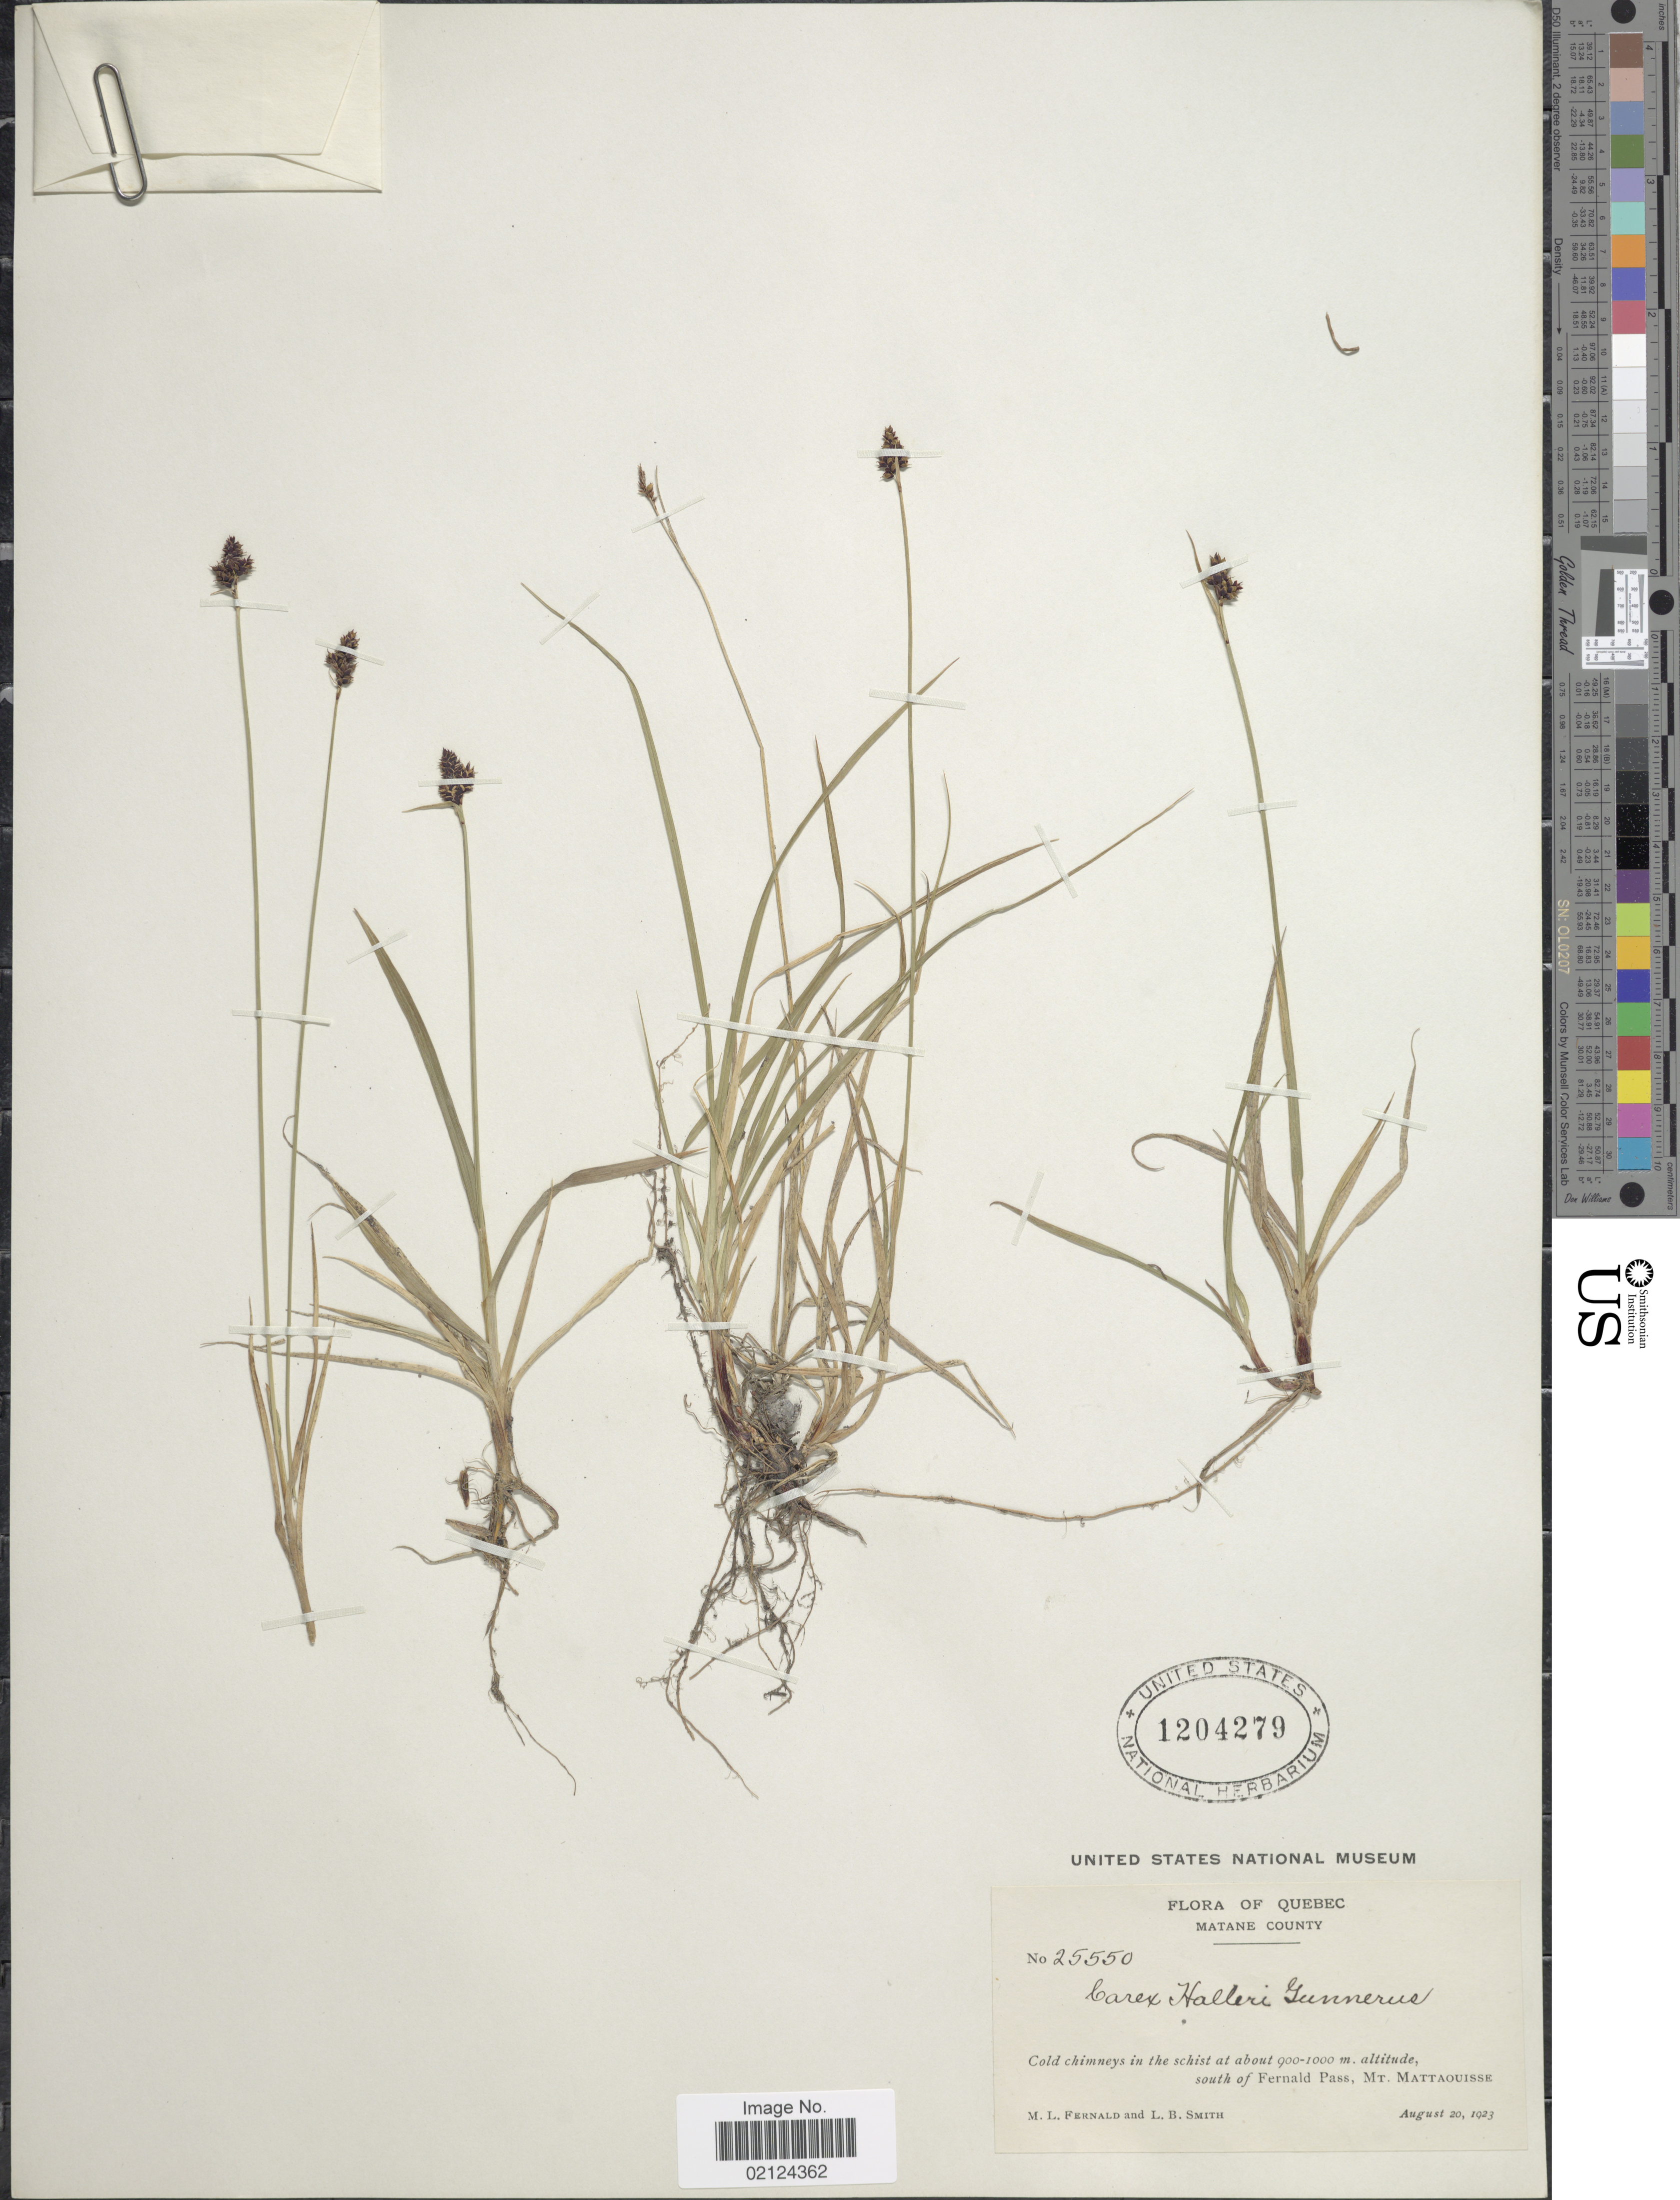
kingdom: Plantae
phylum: Tracheophyta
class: Liliopsida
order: Poales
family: Cyperaceae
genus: Carex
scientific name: Carex media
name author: R. Br.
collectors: M. L. Fernald & L. Smith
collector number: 25550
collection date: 1923-08-20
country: Canada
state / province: Quebec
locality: Matane County, South of Fernald Pass, Mt. Mattaouisse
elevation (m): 900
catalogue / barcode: US 1204279